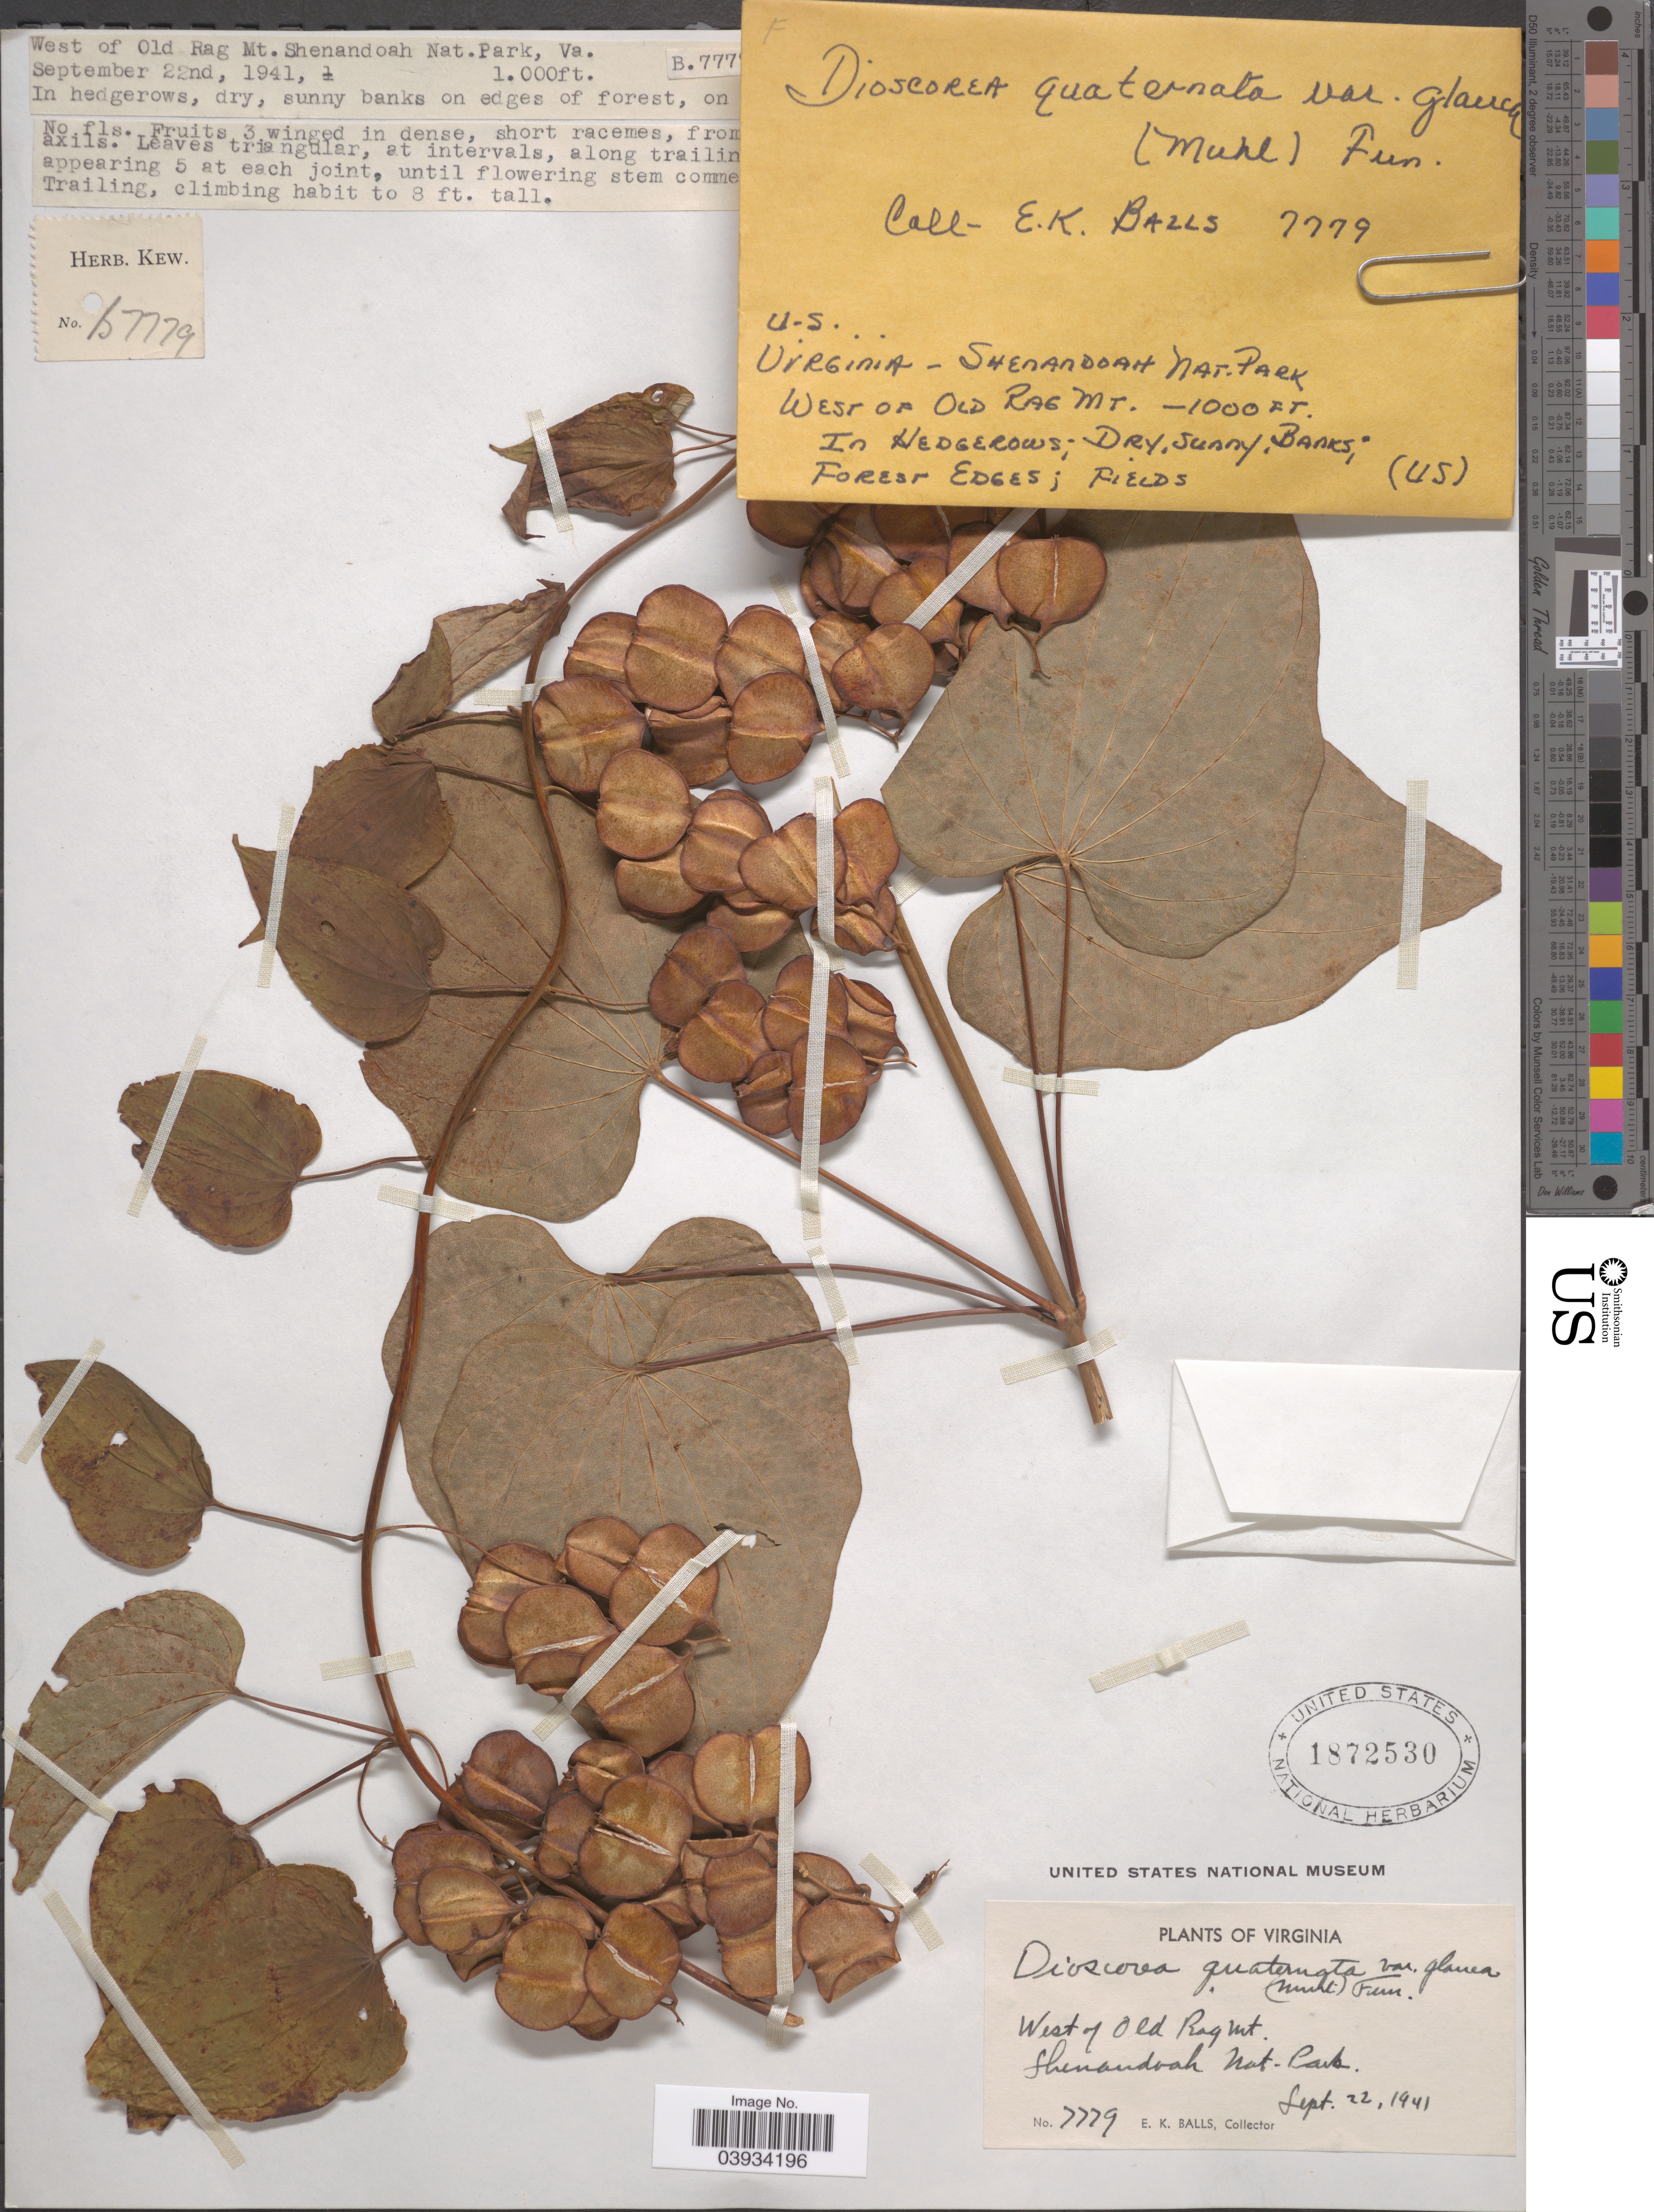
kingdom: Plantae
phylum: Tracheophyta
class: Liliopsida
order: Dioscoreales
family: Dioscoreaceae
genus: Dioscorea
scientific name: Dioscorea villosa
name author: L.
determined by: Strong, M. T., (US), Smithsonian Institution - National Museum of Natural History (UNITED STATES)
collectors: E. K. Balls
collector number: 7779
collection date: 1941-09-22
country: United States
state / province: Virginia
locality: West of Old Rag Mt. Shenandoah Nat. Park.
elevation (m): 305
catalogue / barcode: US 1872530